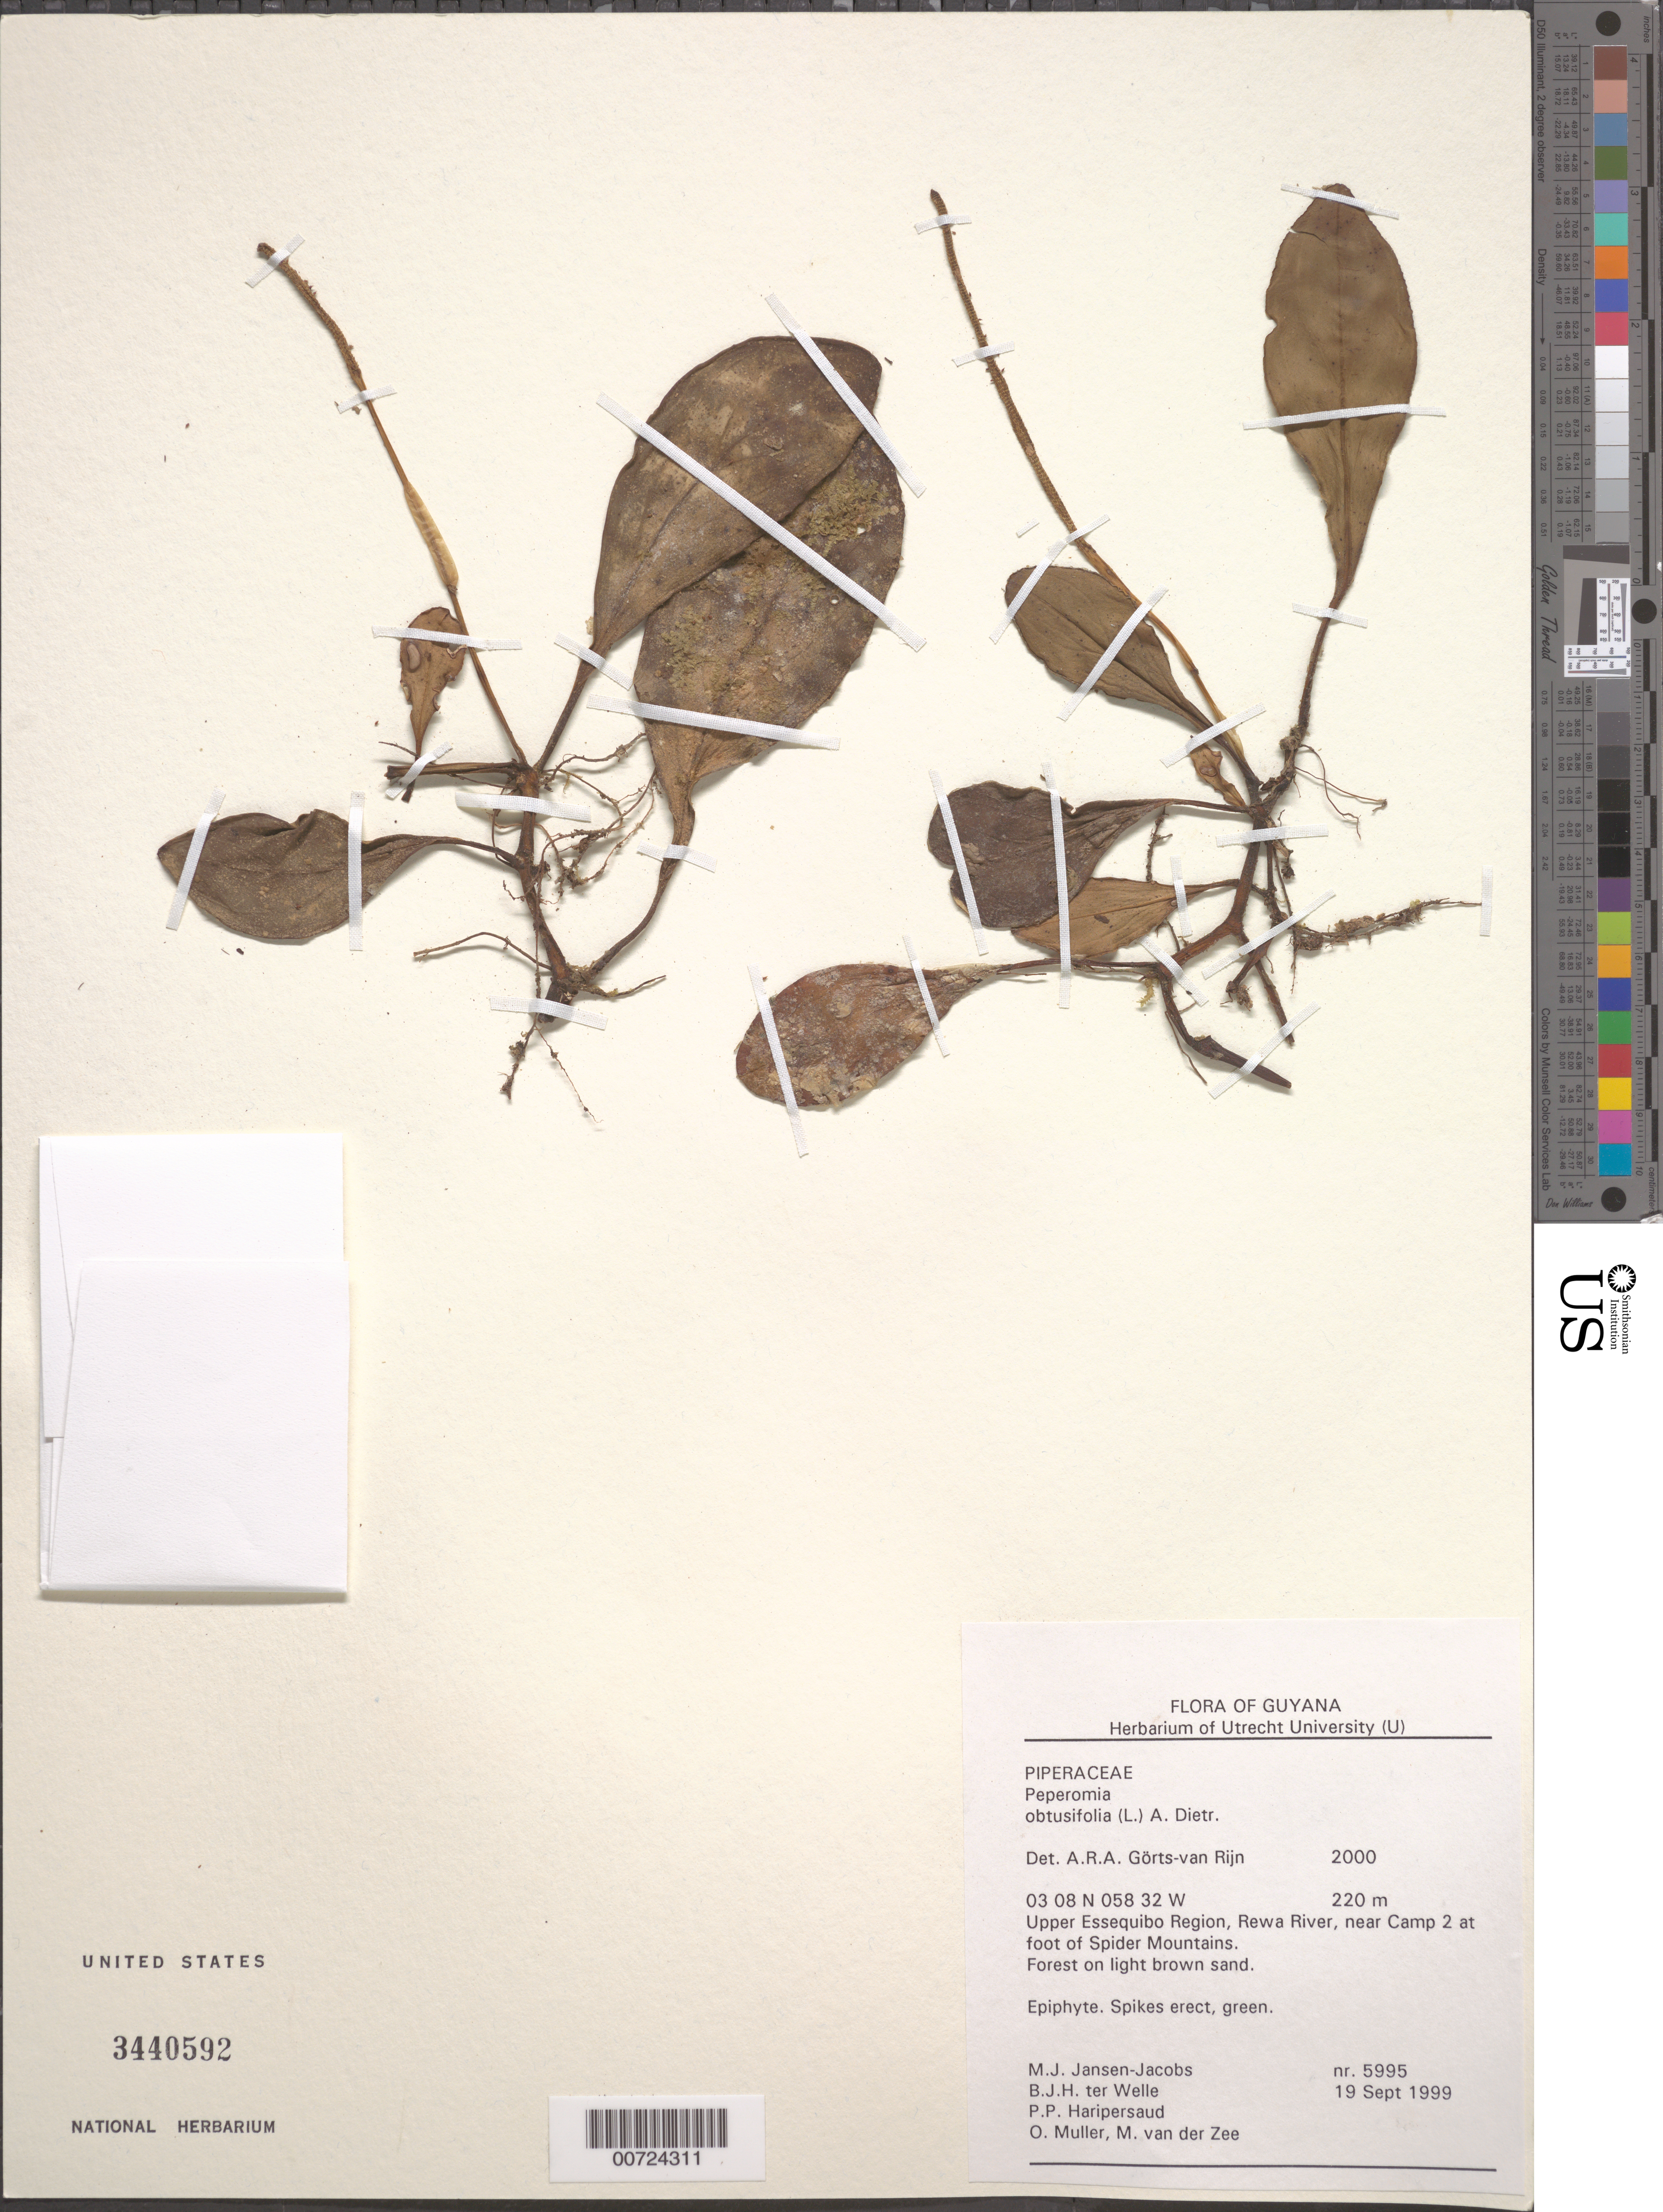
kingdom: Plantae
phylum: Tracheophyta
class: Magnoliopsida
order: Piperales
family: Piperaceae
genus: Peperomia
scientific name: Peperomia obtusifolia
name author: (L.) A. Dietr.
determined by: Görts-van Rijn, A. R. A.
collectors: M. J. Jansen-Jacobs, B. Welle, P. Haripersaud, O. Muller & M. van der Zee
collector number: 5995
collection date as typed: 19-Sep-99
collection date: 1999-09-19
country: Guyana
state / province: U. Takutu-U. Essequibo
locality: Rewa River, at foot of Spider Mts., near camp 2, Upper Essequibo Region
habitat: Forest on light brown sand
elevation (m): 220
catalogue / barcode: US 3440592